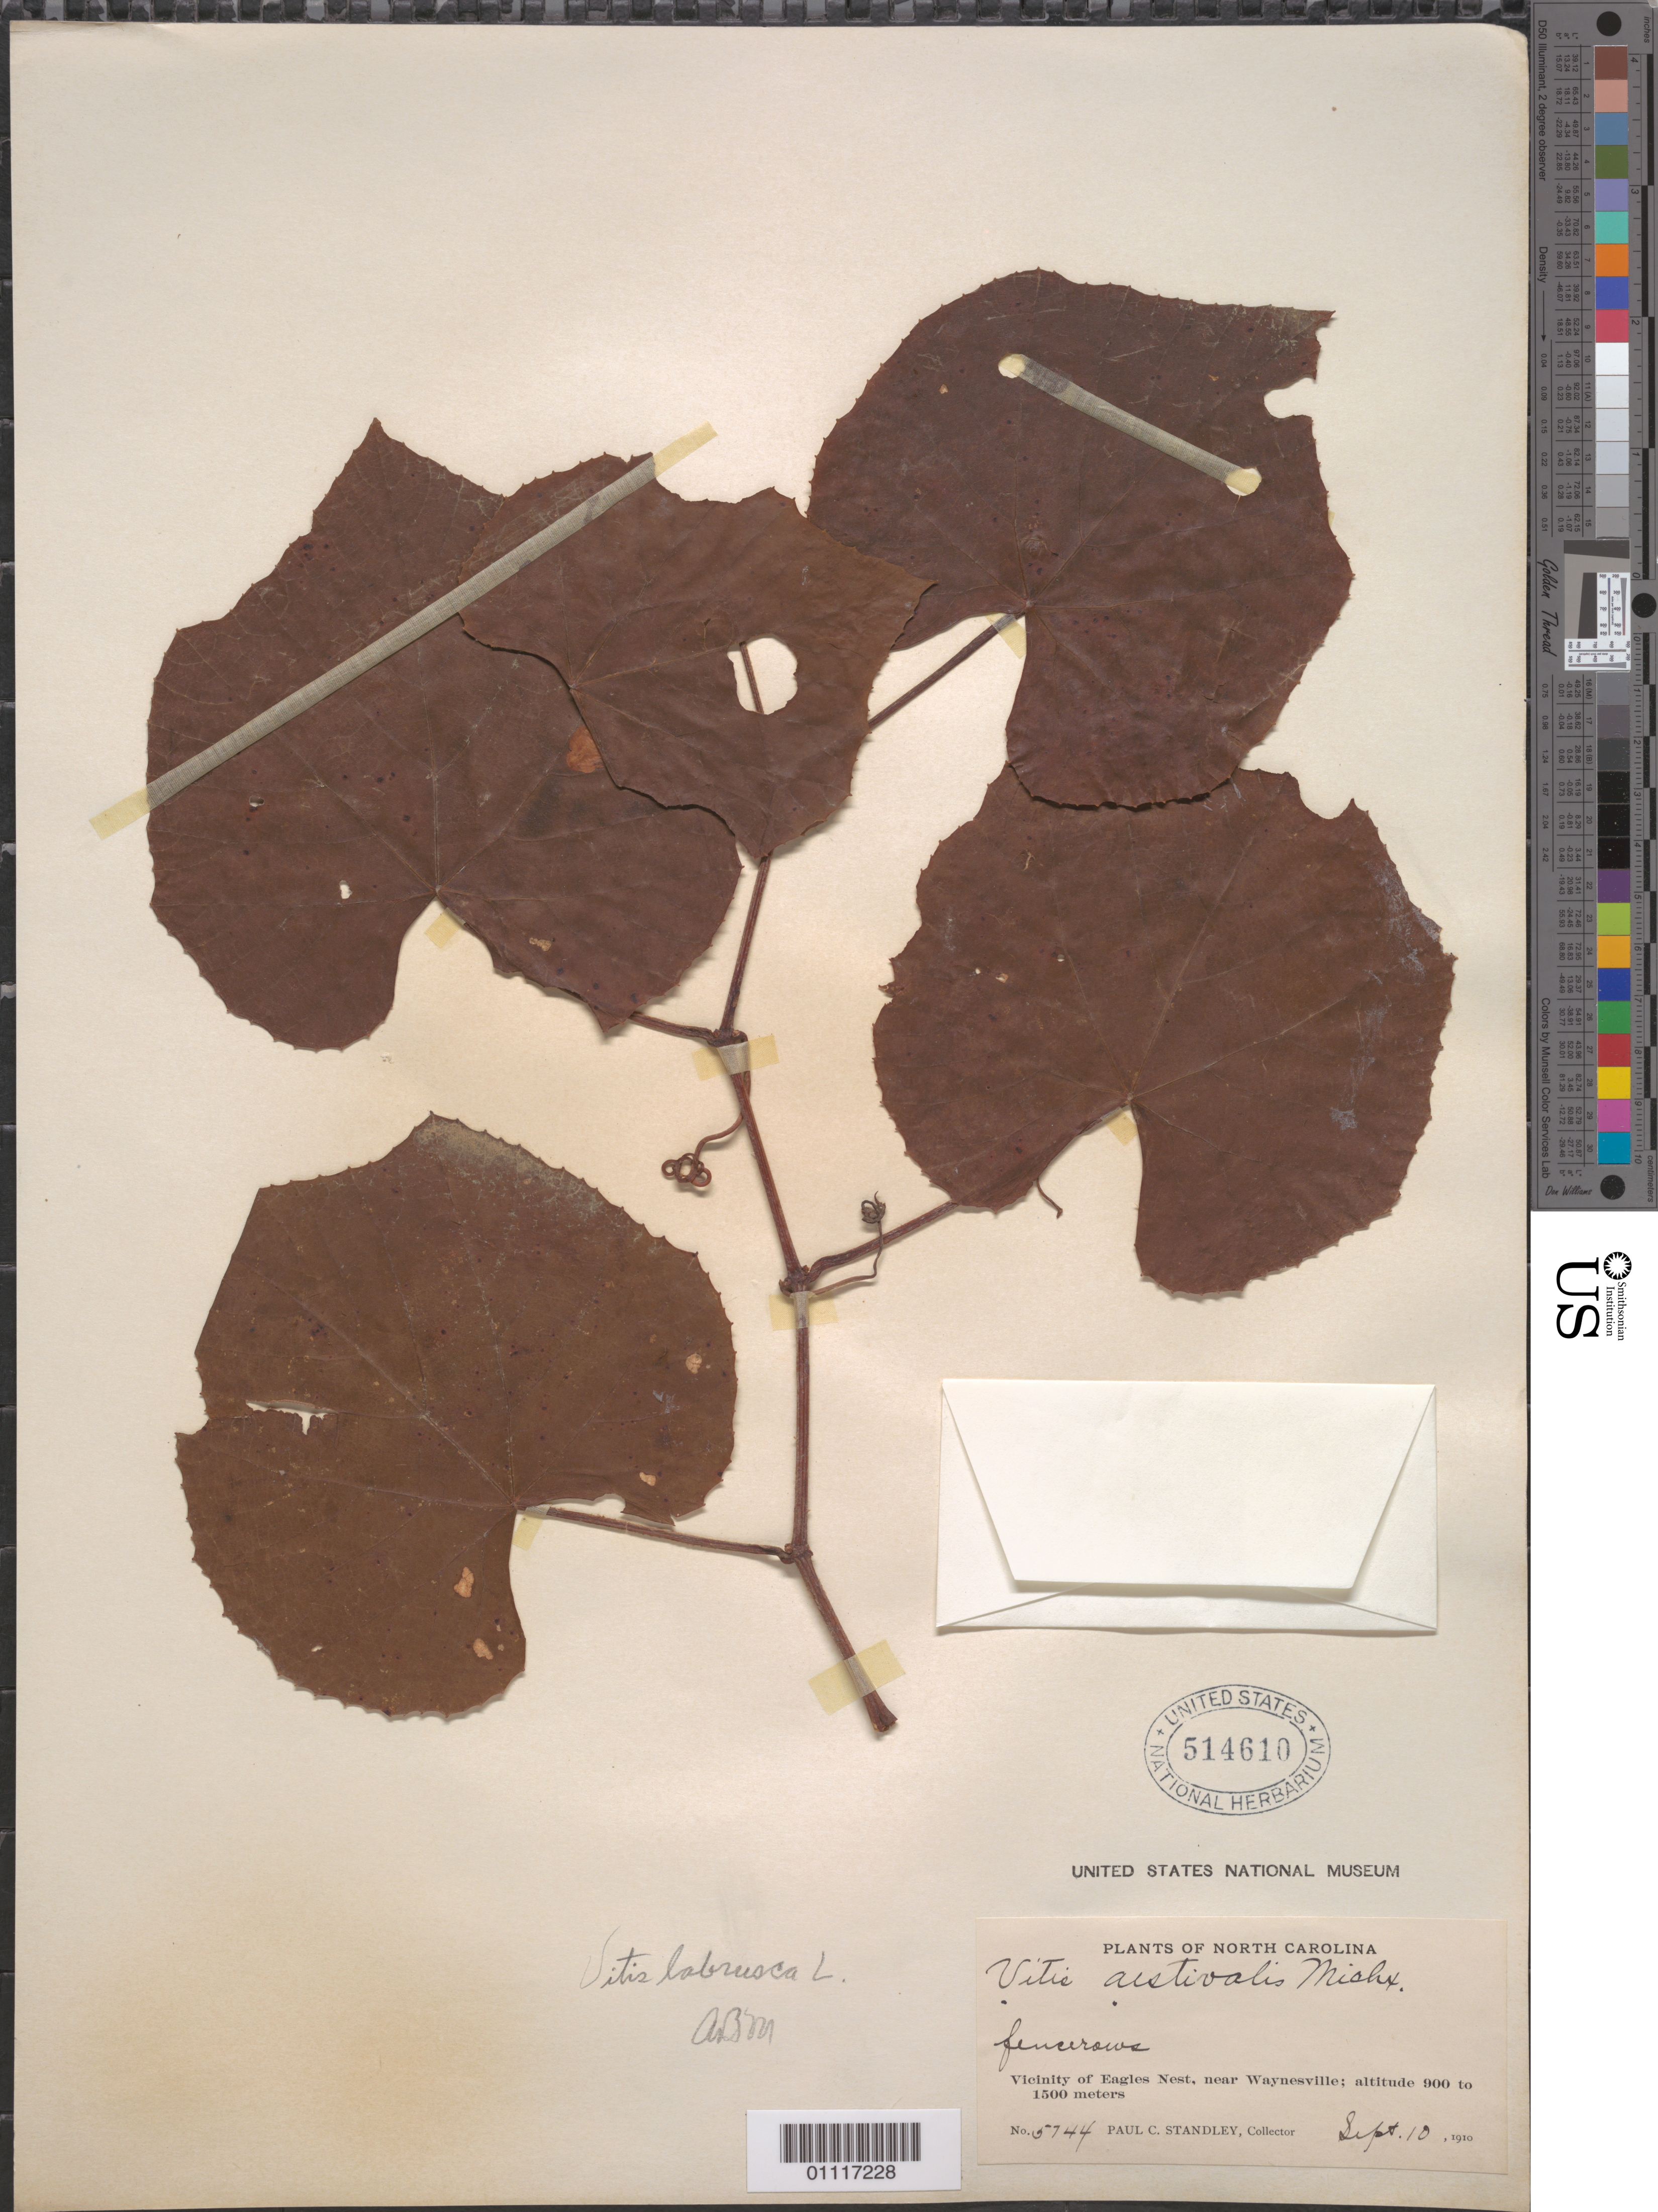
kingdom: Plantae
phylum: Tracheophyta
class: Magnoliopsida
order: Vitales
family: Vitaceae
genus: Vitis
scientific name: Vitis labrusca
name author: L.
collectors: P. C. Standley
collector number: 5744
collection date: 1910-09-10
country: United States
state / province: North Carolina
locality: Vicinity of Eagles nest, near Waynesville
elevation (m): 900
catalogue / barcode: US 514610